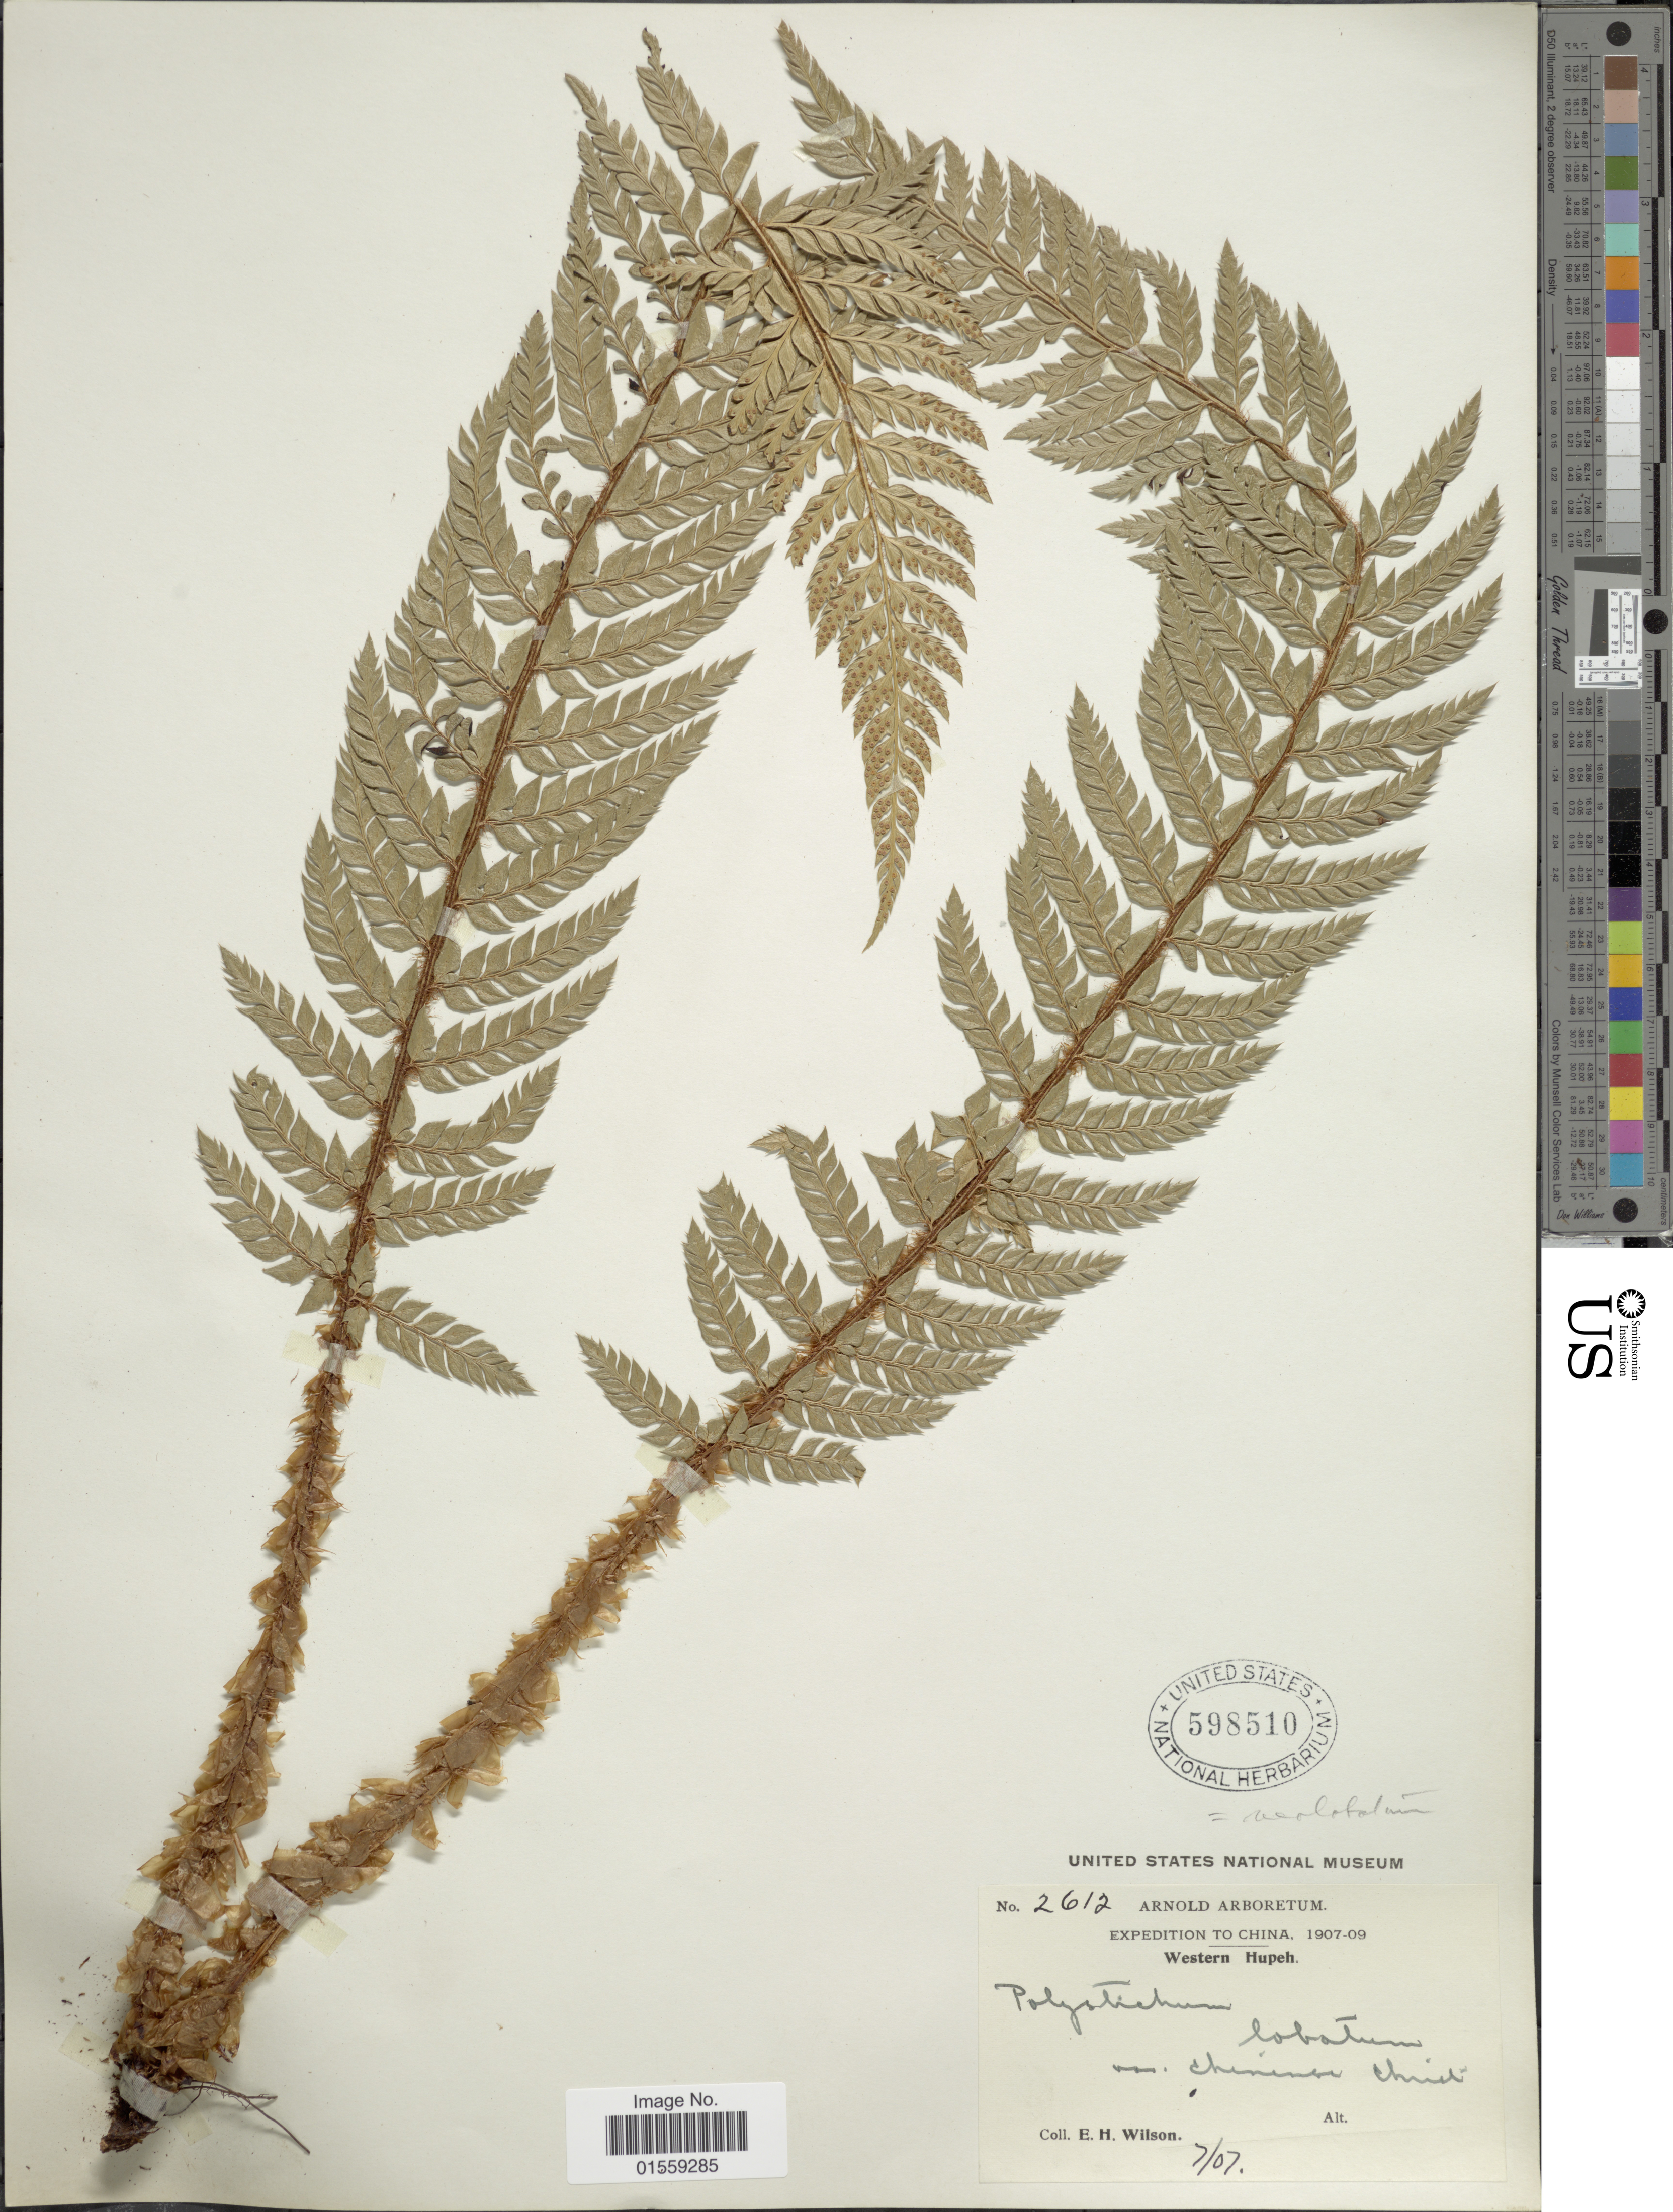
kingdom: Plantae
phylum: Tracheophyta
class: Polypodiopsida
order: Polypodiales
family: Dryopteridaceae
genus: Polystichum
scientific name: Polystichum neolobatum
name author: Nakai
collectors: E. Wilson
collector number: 2612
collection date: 1907-07-07/1909-07-07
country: China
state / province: Hubei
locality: Western Hupeh.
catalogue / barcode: US 598510